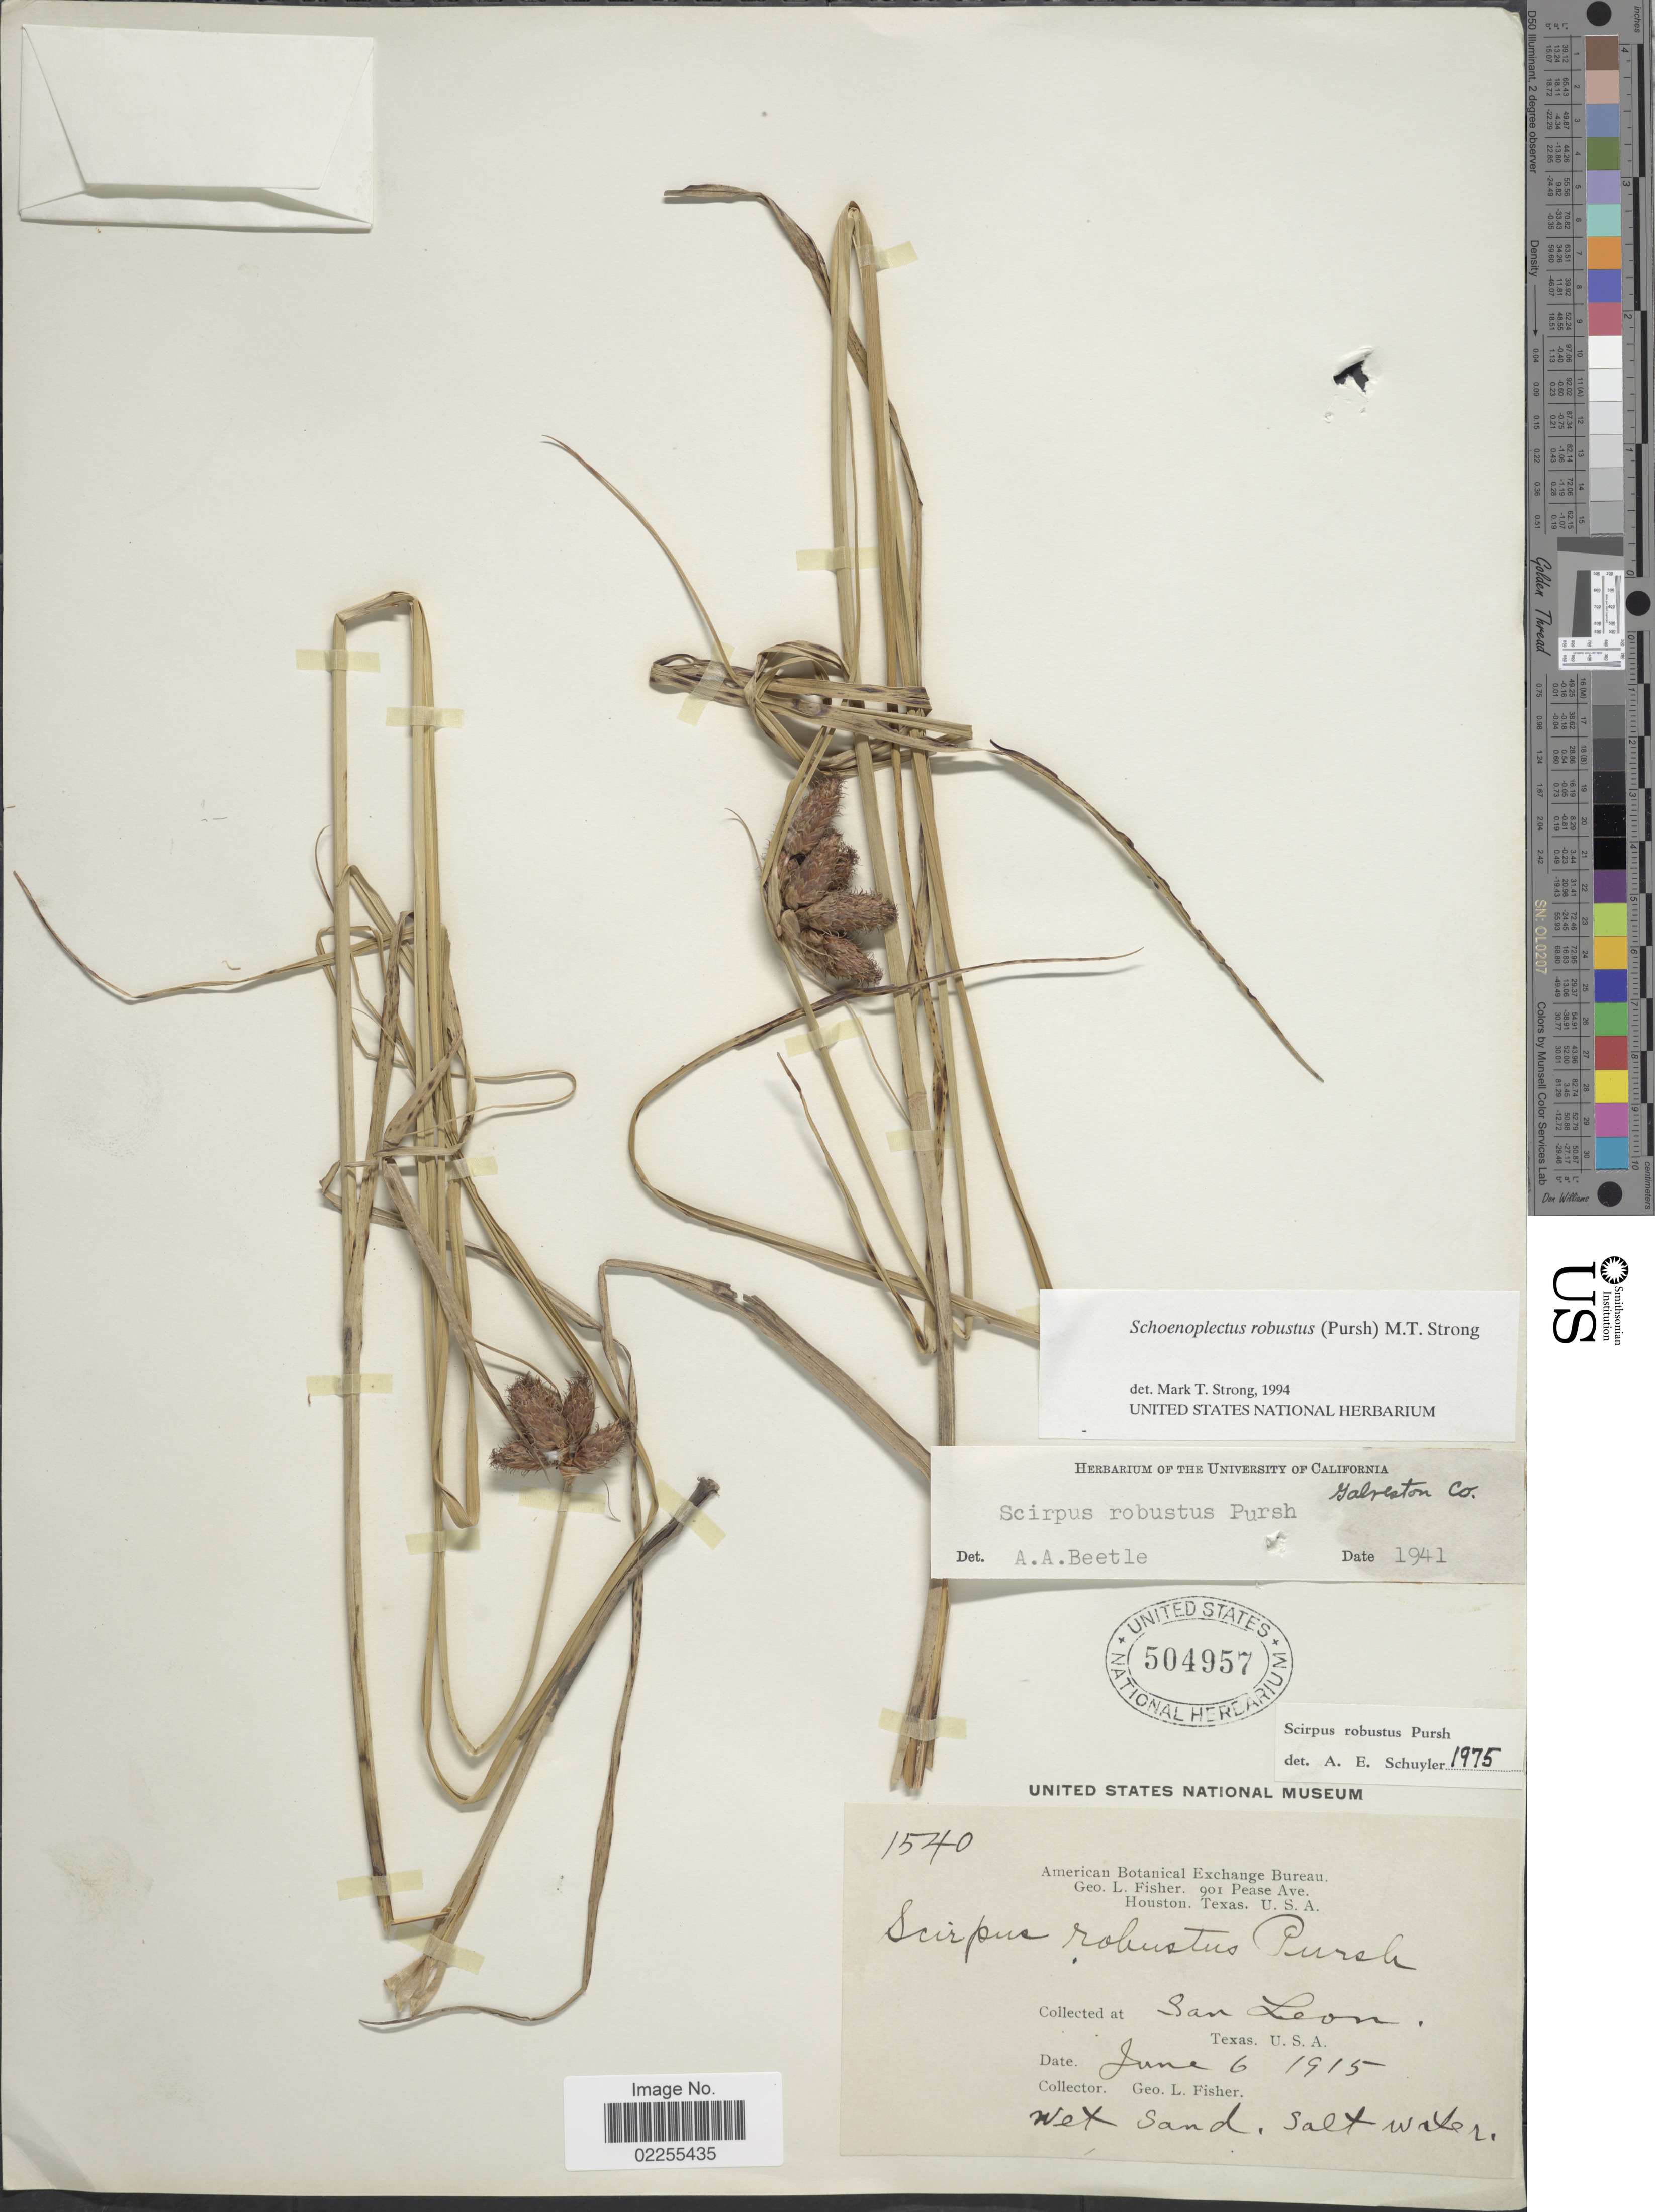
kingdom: Plantae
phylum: Tracheophyta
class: Liliopsida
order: Poales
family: Cyperaceae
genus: Bolboschoenus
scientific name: Bolboschoenus robustus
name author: (Pursh) Soják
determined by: Strong, M. T., (US), Smithsonian Institution - National Museum of Natural History (UNITED STATES)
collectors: G. L. Fisher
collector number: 1540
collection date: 1915-06-06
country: United States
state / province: Texas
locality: San Leon, wet sand, salt water.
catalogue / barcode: US 504957